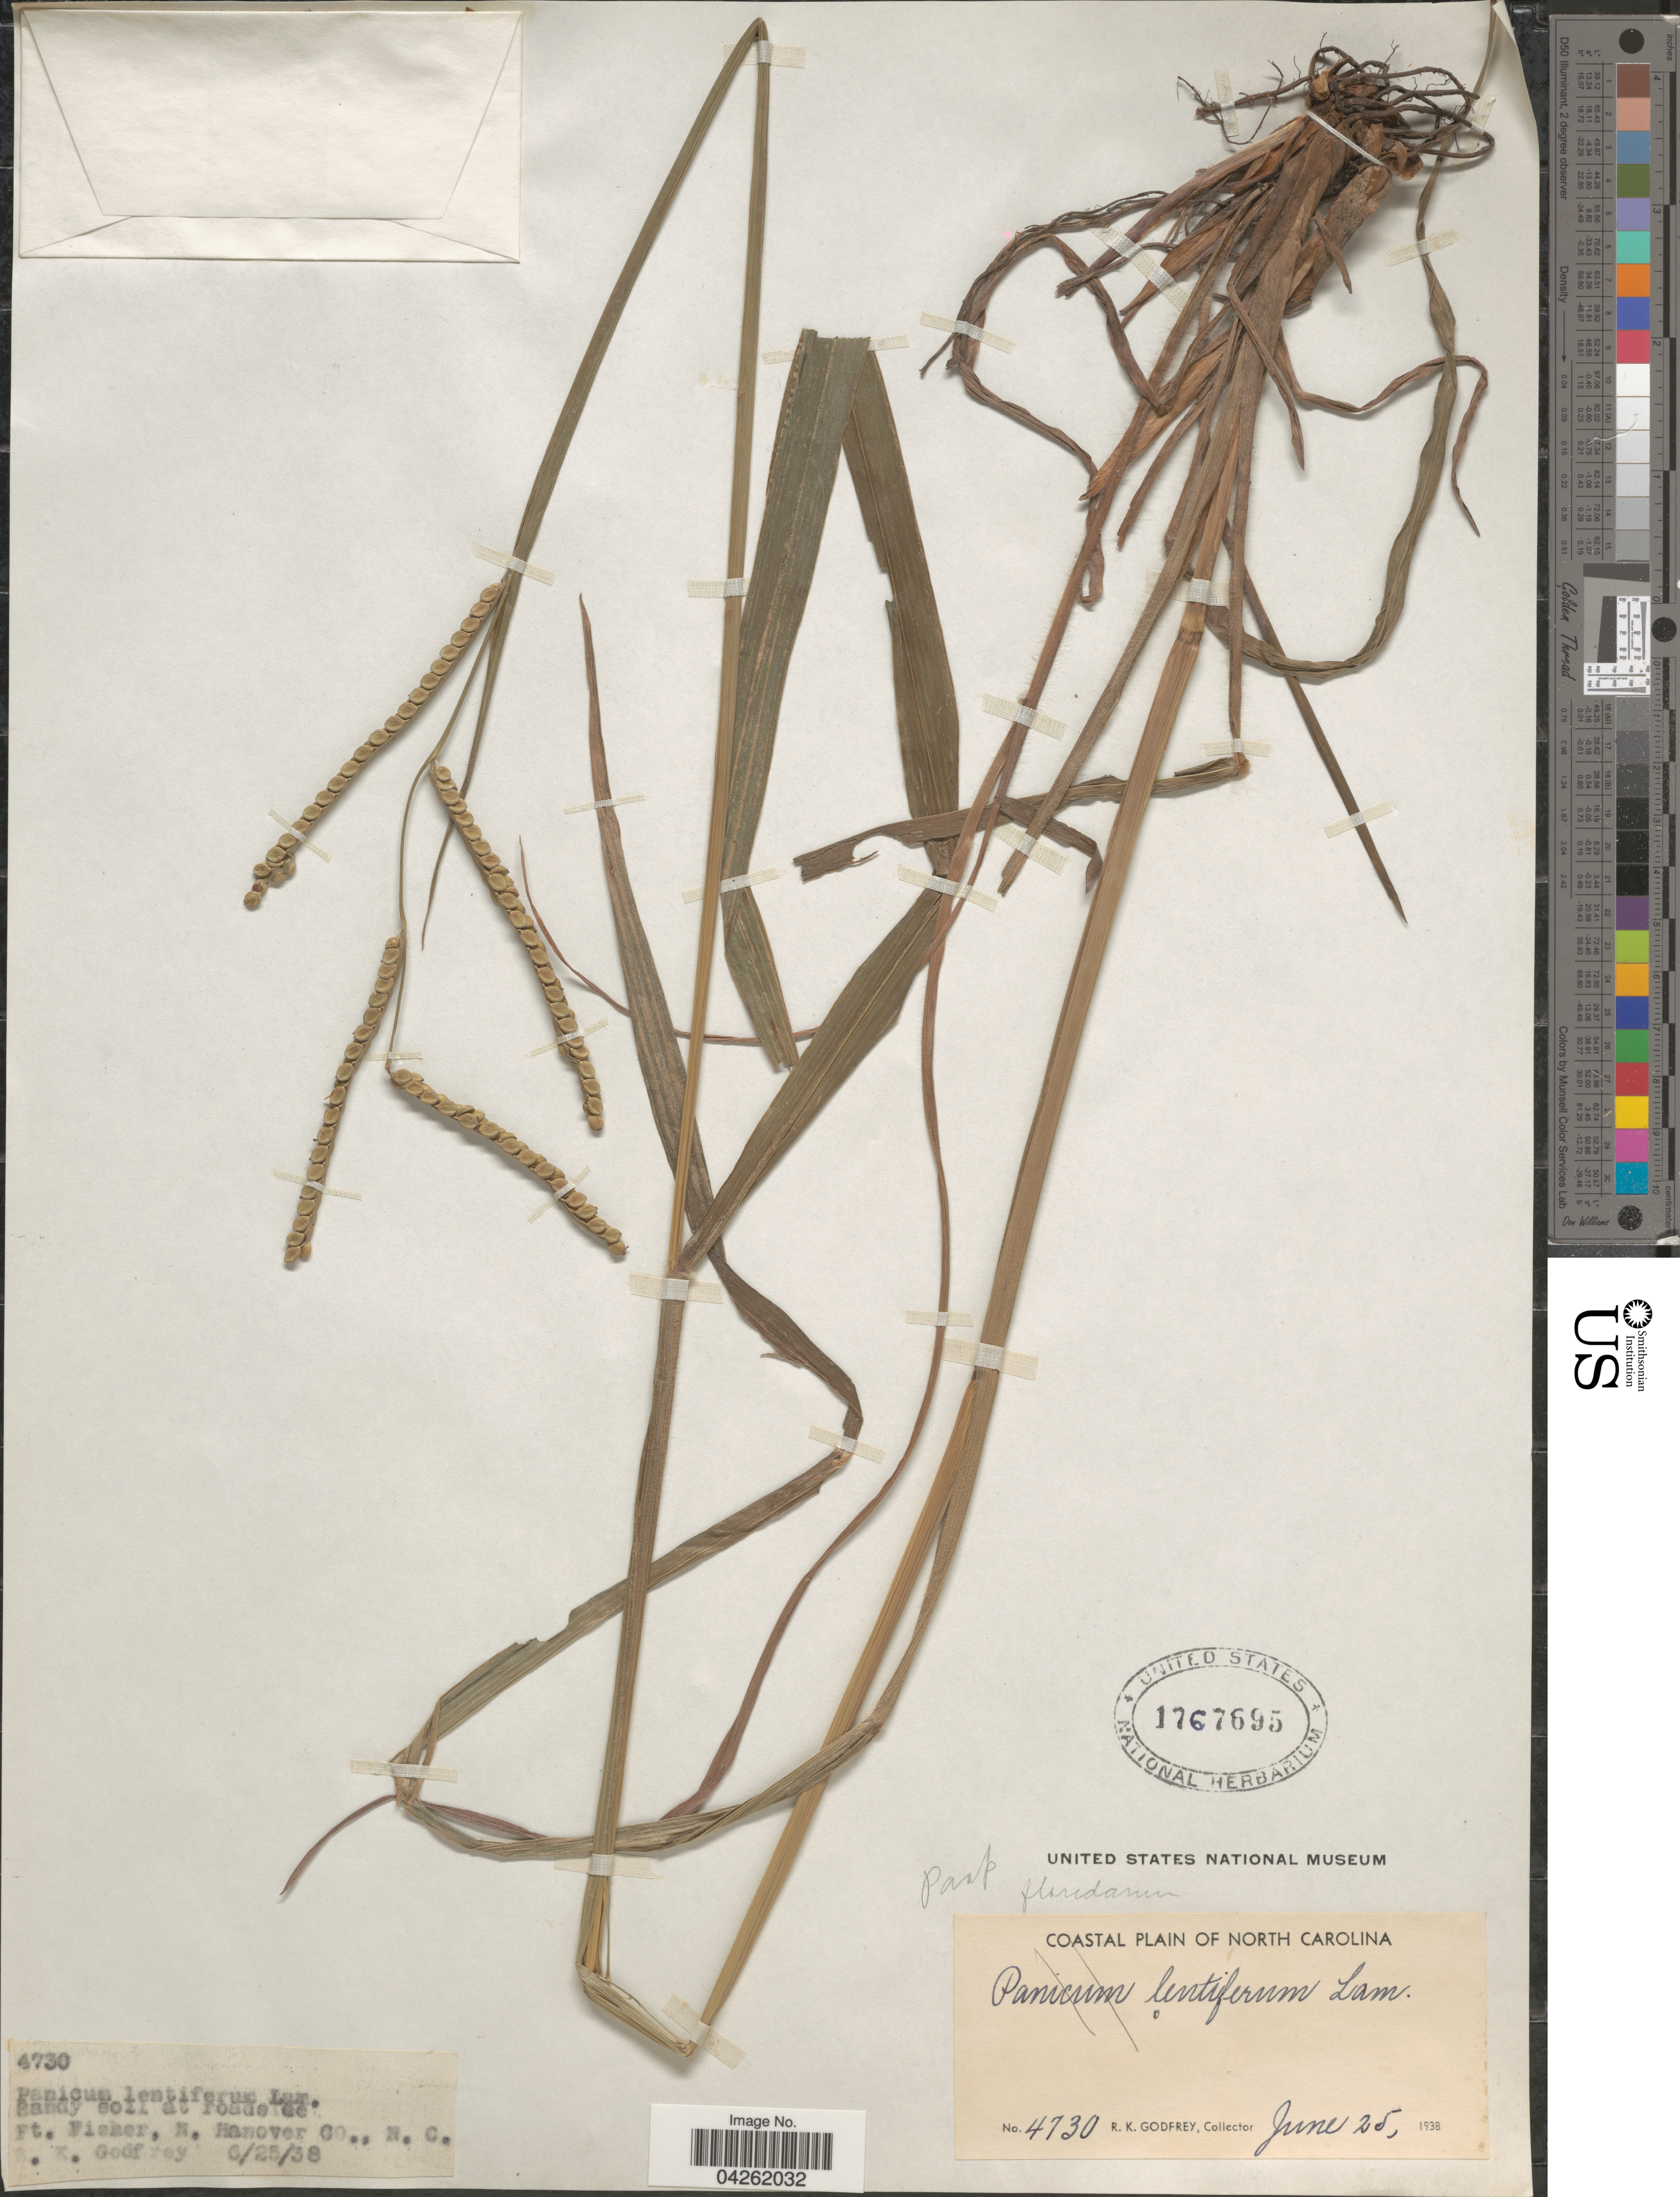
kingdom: Plantae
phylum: Tracheophyta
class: Liliopsida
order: Poales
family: Poaceae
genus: Paspalum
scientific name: Paspalum floridanum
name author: Michx.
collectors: R. K. Godfrey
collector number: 4730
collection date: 1938-06-25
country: United States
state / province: North Carolina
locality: Ft. Ficher, N. Hanover Co. Coastal Plain of North Carolina.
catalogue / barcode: US 1767695